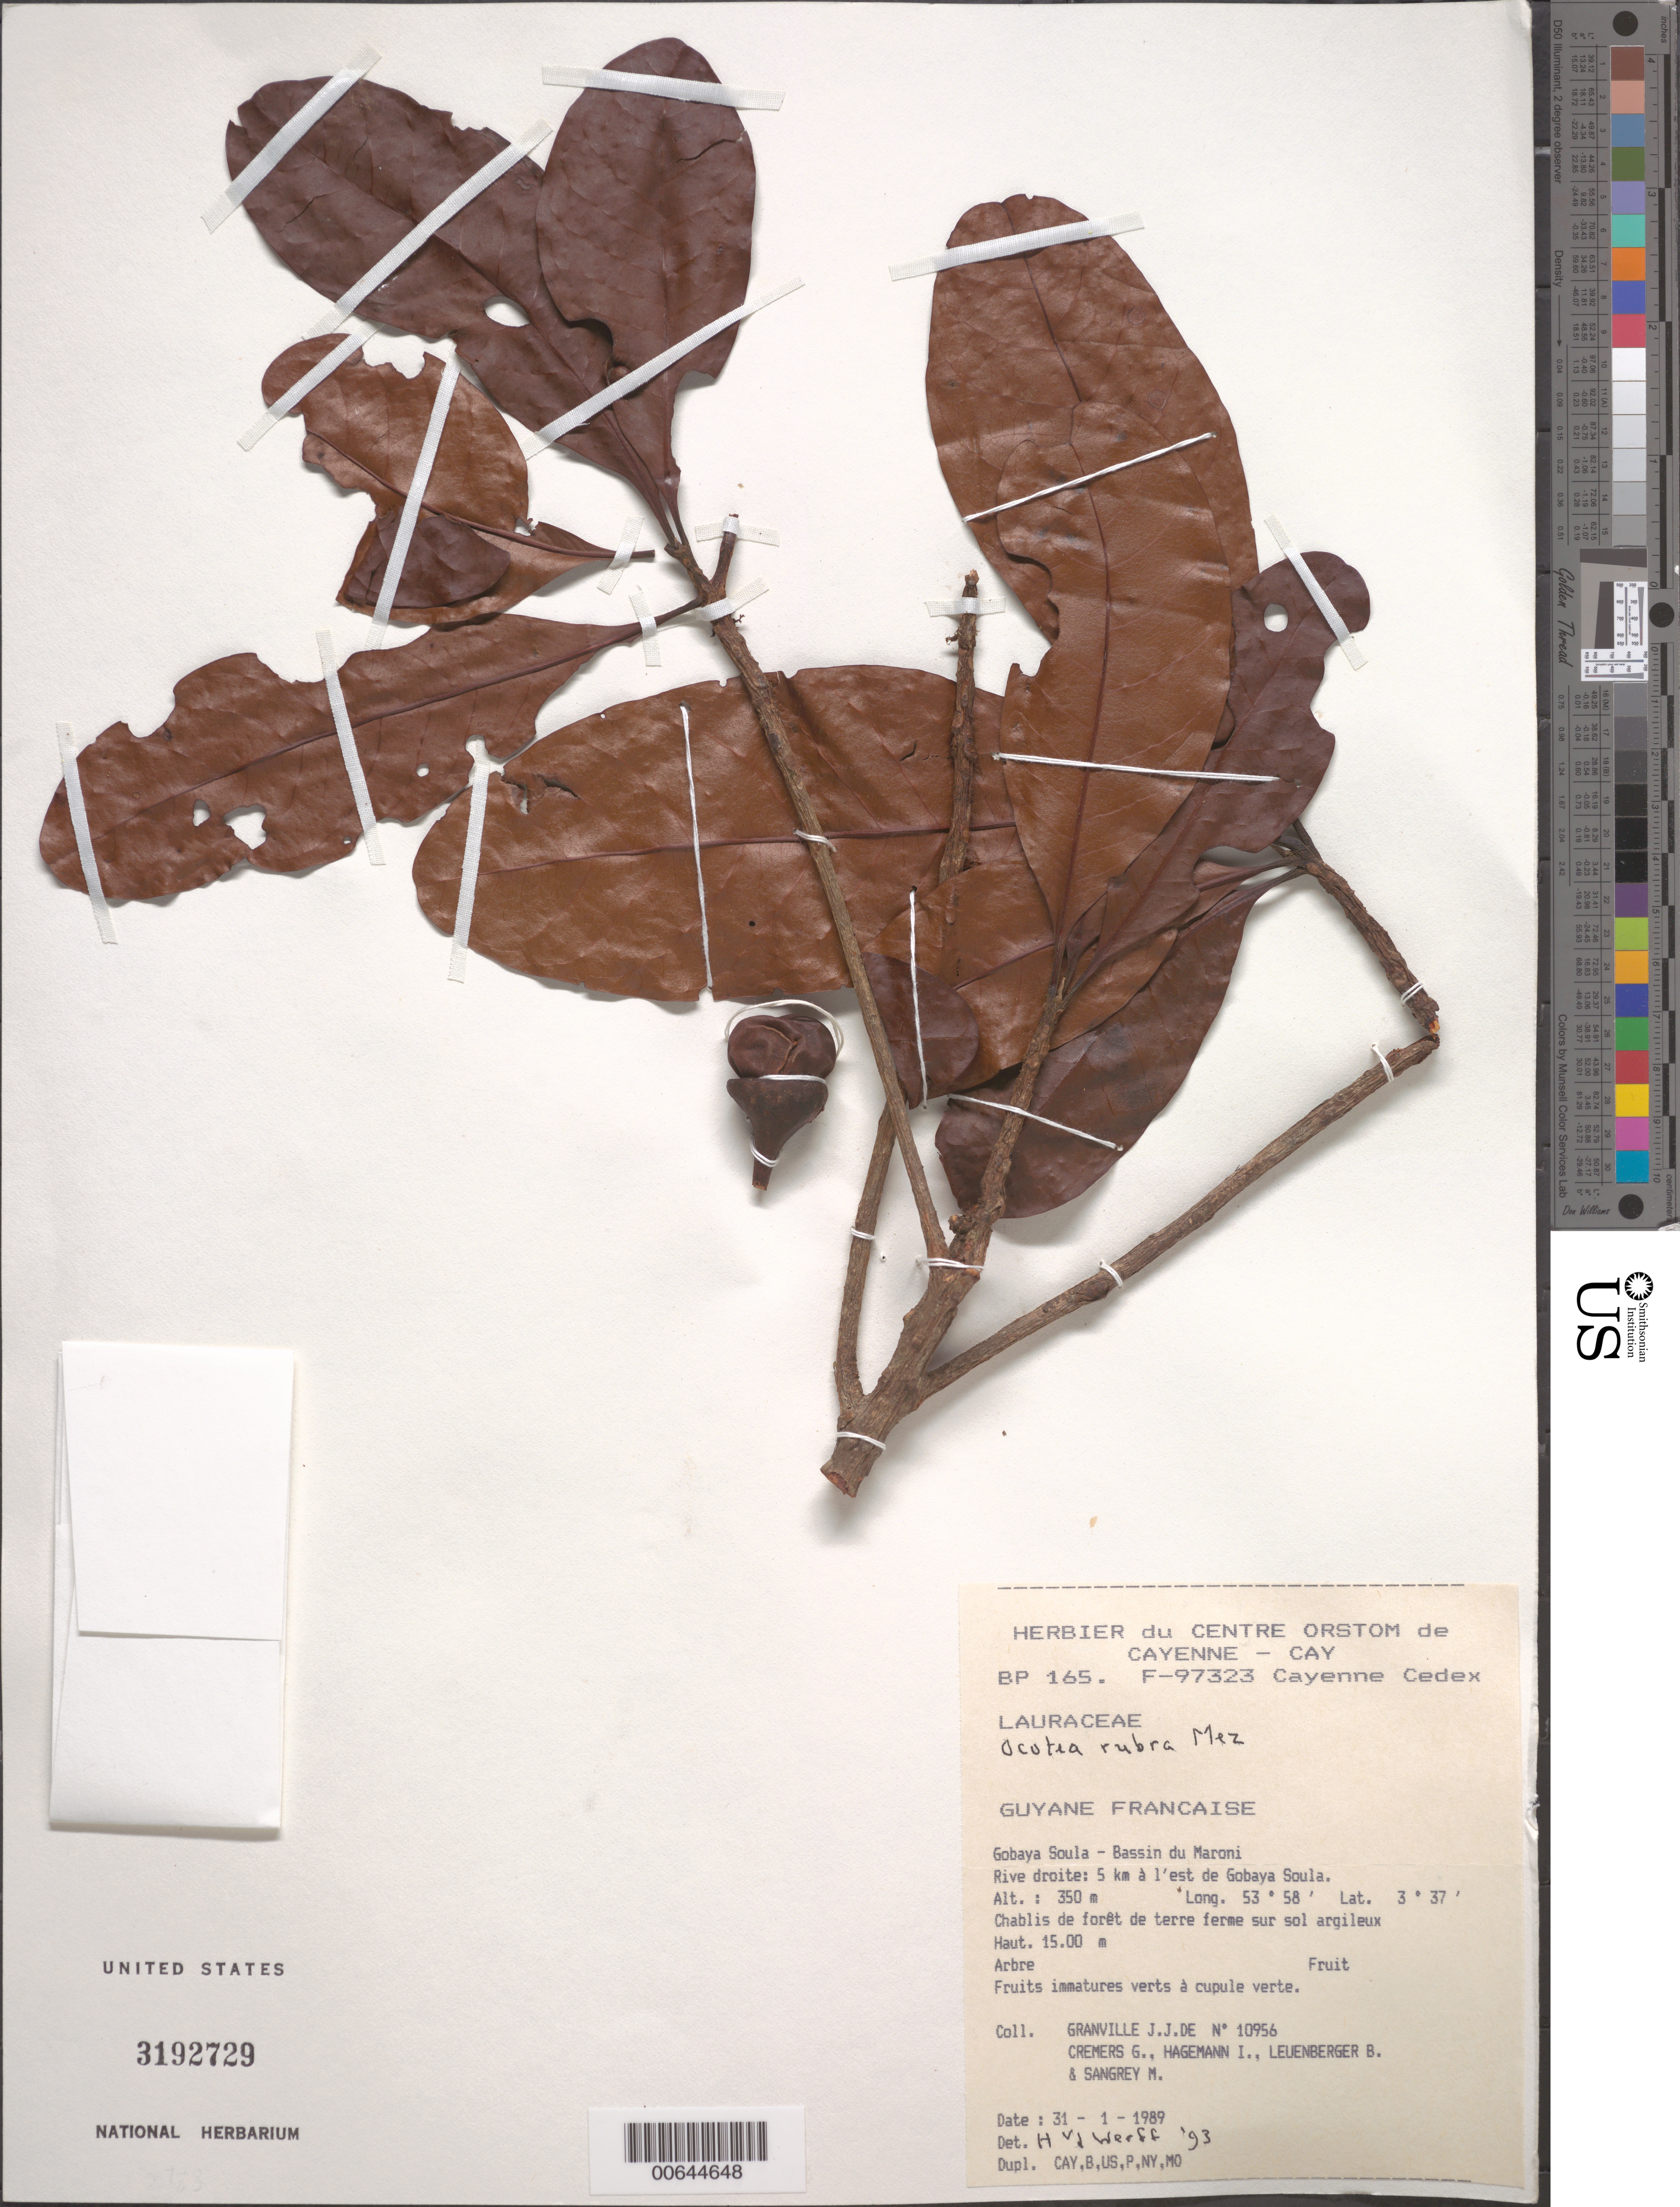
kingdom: Plantae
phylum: Tracheophyta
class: Magnoliopsida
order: Laurales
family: Lauraceae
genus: Ocotea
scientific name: Ocotea rubra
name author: Mez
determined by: van der Werff, H., (MO), Missouri Botanical Garden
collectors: J.-J. de Granville, G. Cremers, J. Hagemann, B. E. Leuenberger & M. S. Sangrey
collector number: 10956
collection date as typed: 31-Jan-89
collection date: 1989-01-31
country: French Guiana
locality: Gobaya Soula, Bassin du Maroni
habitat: Rive droite; 5 km à l'est de Gobaya Soula. Chablis de forêt de terre ferme sur sol argileux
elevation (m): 350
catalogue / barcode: US 3192729